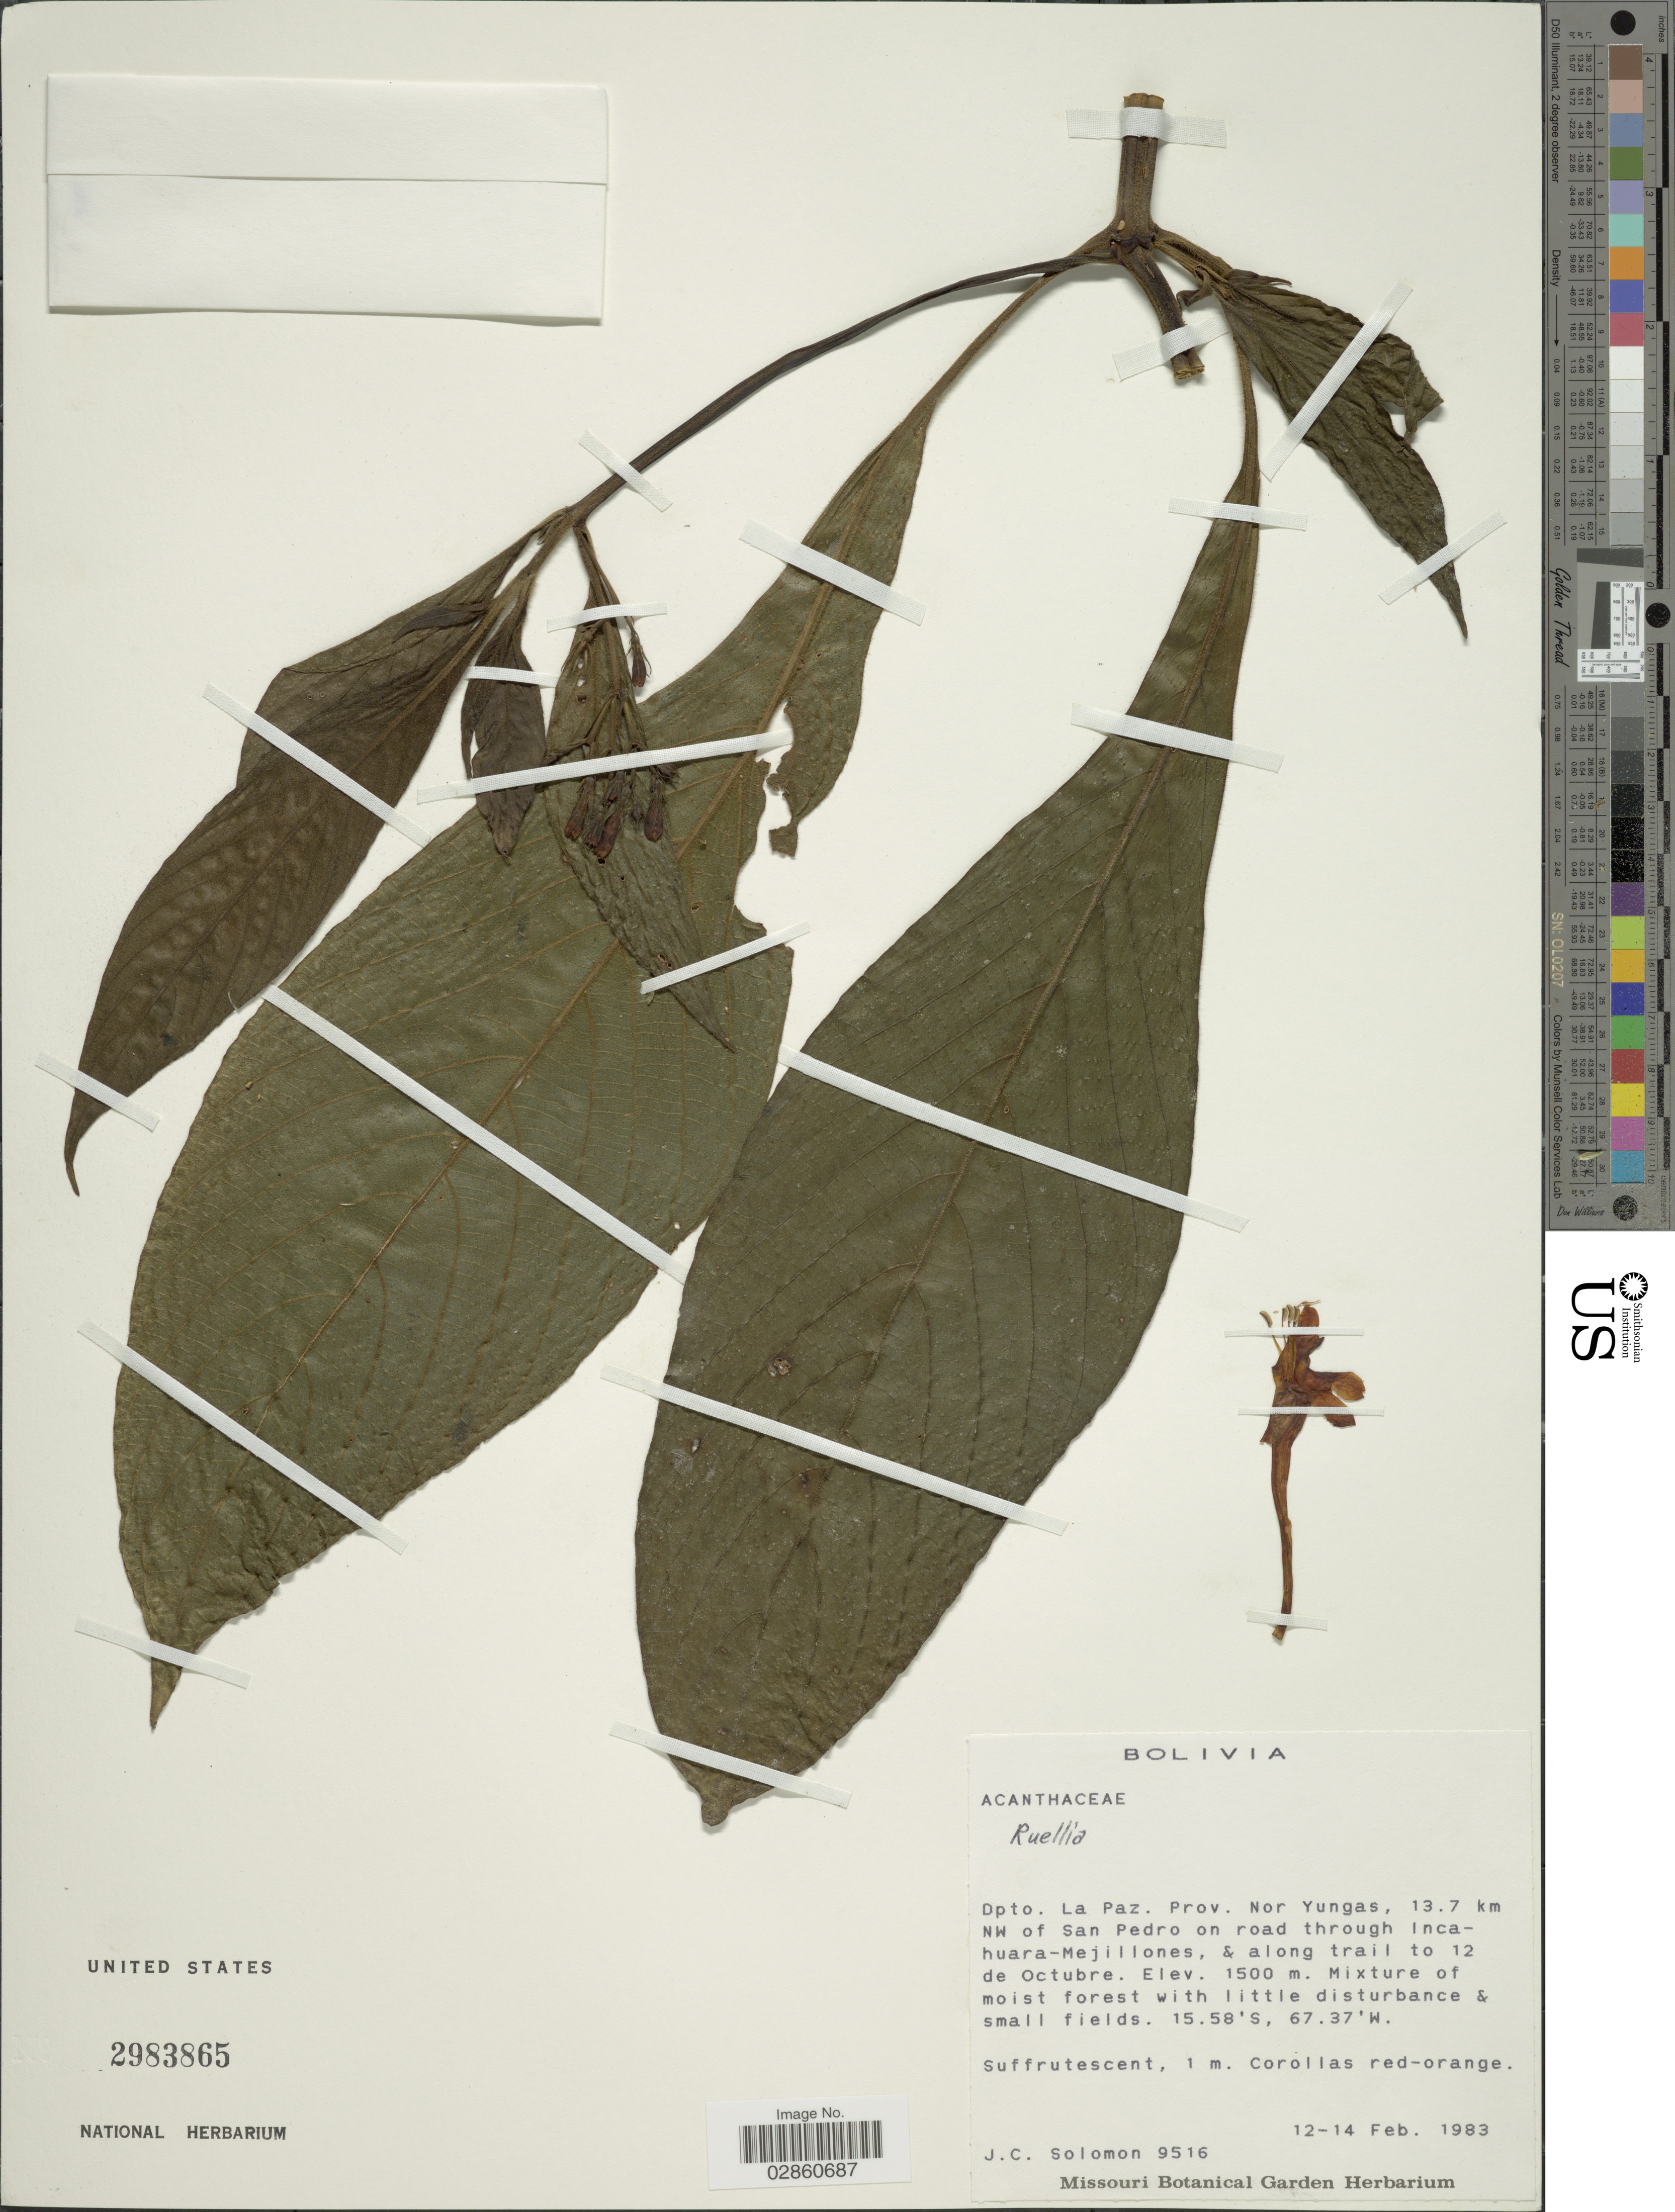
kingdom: Plantae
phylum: Tracheophyta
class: Magnoliopsida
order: Lamiales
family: Acanthaceae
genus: Ruellia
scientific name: Ruellia haenkeana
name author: (Nees) Wassh.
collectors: J. C. Solomon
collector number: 9516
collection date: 1983-02-12/1983-02-14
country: Bolivia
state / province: La Paz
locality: Dpto. La Paz. Prov. Nor Yungas, 13.7 km NW of San Pedro on road through Incahuara-Mejillones, & along trail to 12 de Octubre.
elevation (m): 1500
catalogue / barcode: US 2983865